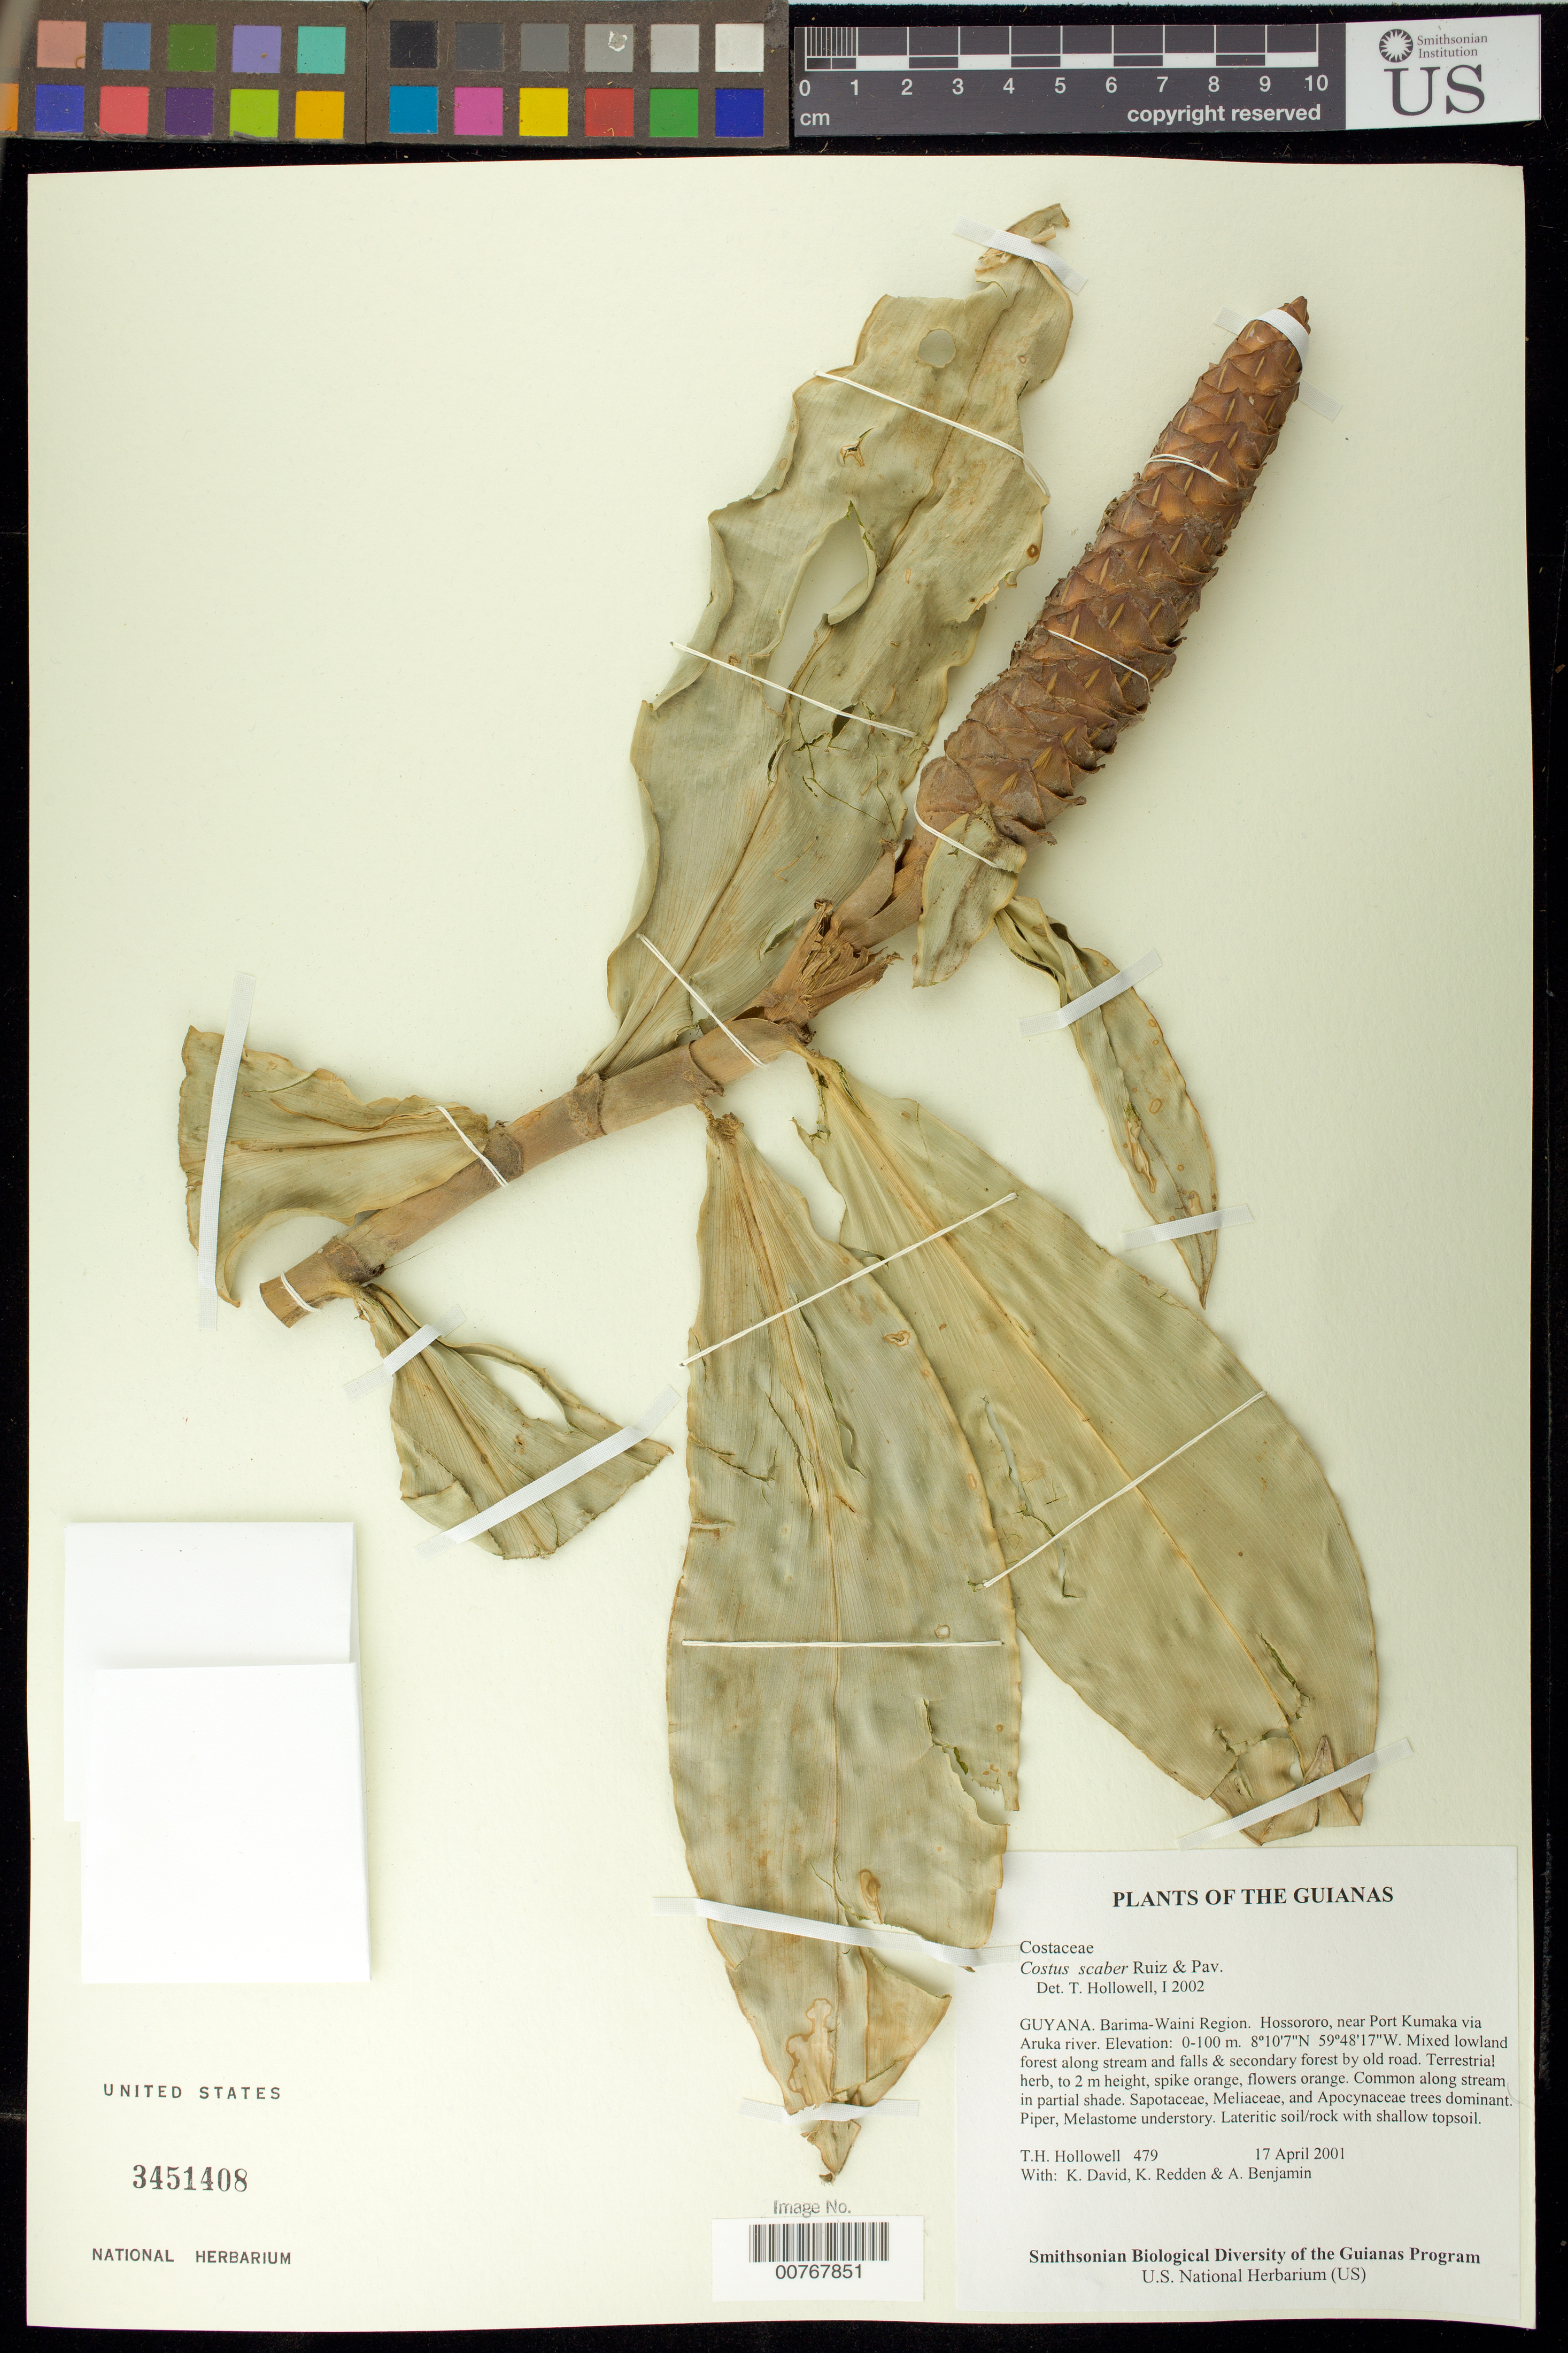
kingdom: Plantae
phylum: Tracheophyta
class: Liliopsida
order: Zingiberales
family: Costaceae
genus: Costus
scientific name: Costus scaber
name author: Ruiz & Pav.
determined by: Hollowell, T. H., (BOT), Smithsonian Institution - National Museum of Natural History (UNITED STATES)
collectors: T. Hollowell, K. David, K. M. Redden & A. Benjamin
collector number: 479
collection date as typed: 17 April 2001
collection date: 2001-04-17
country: Guyana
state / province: Barima-Waini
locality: Hossororo, near Port Kumaka via Aruka river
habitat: Mixed lowland forest along stream and falls & secondary forest by old road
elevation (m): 0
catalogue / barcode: US 3451408